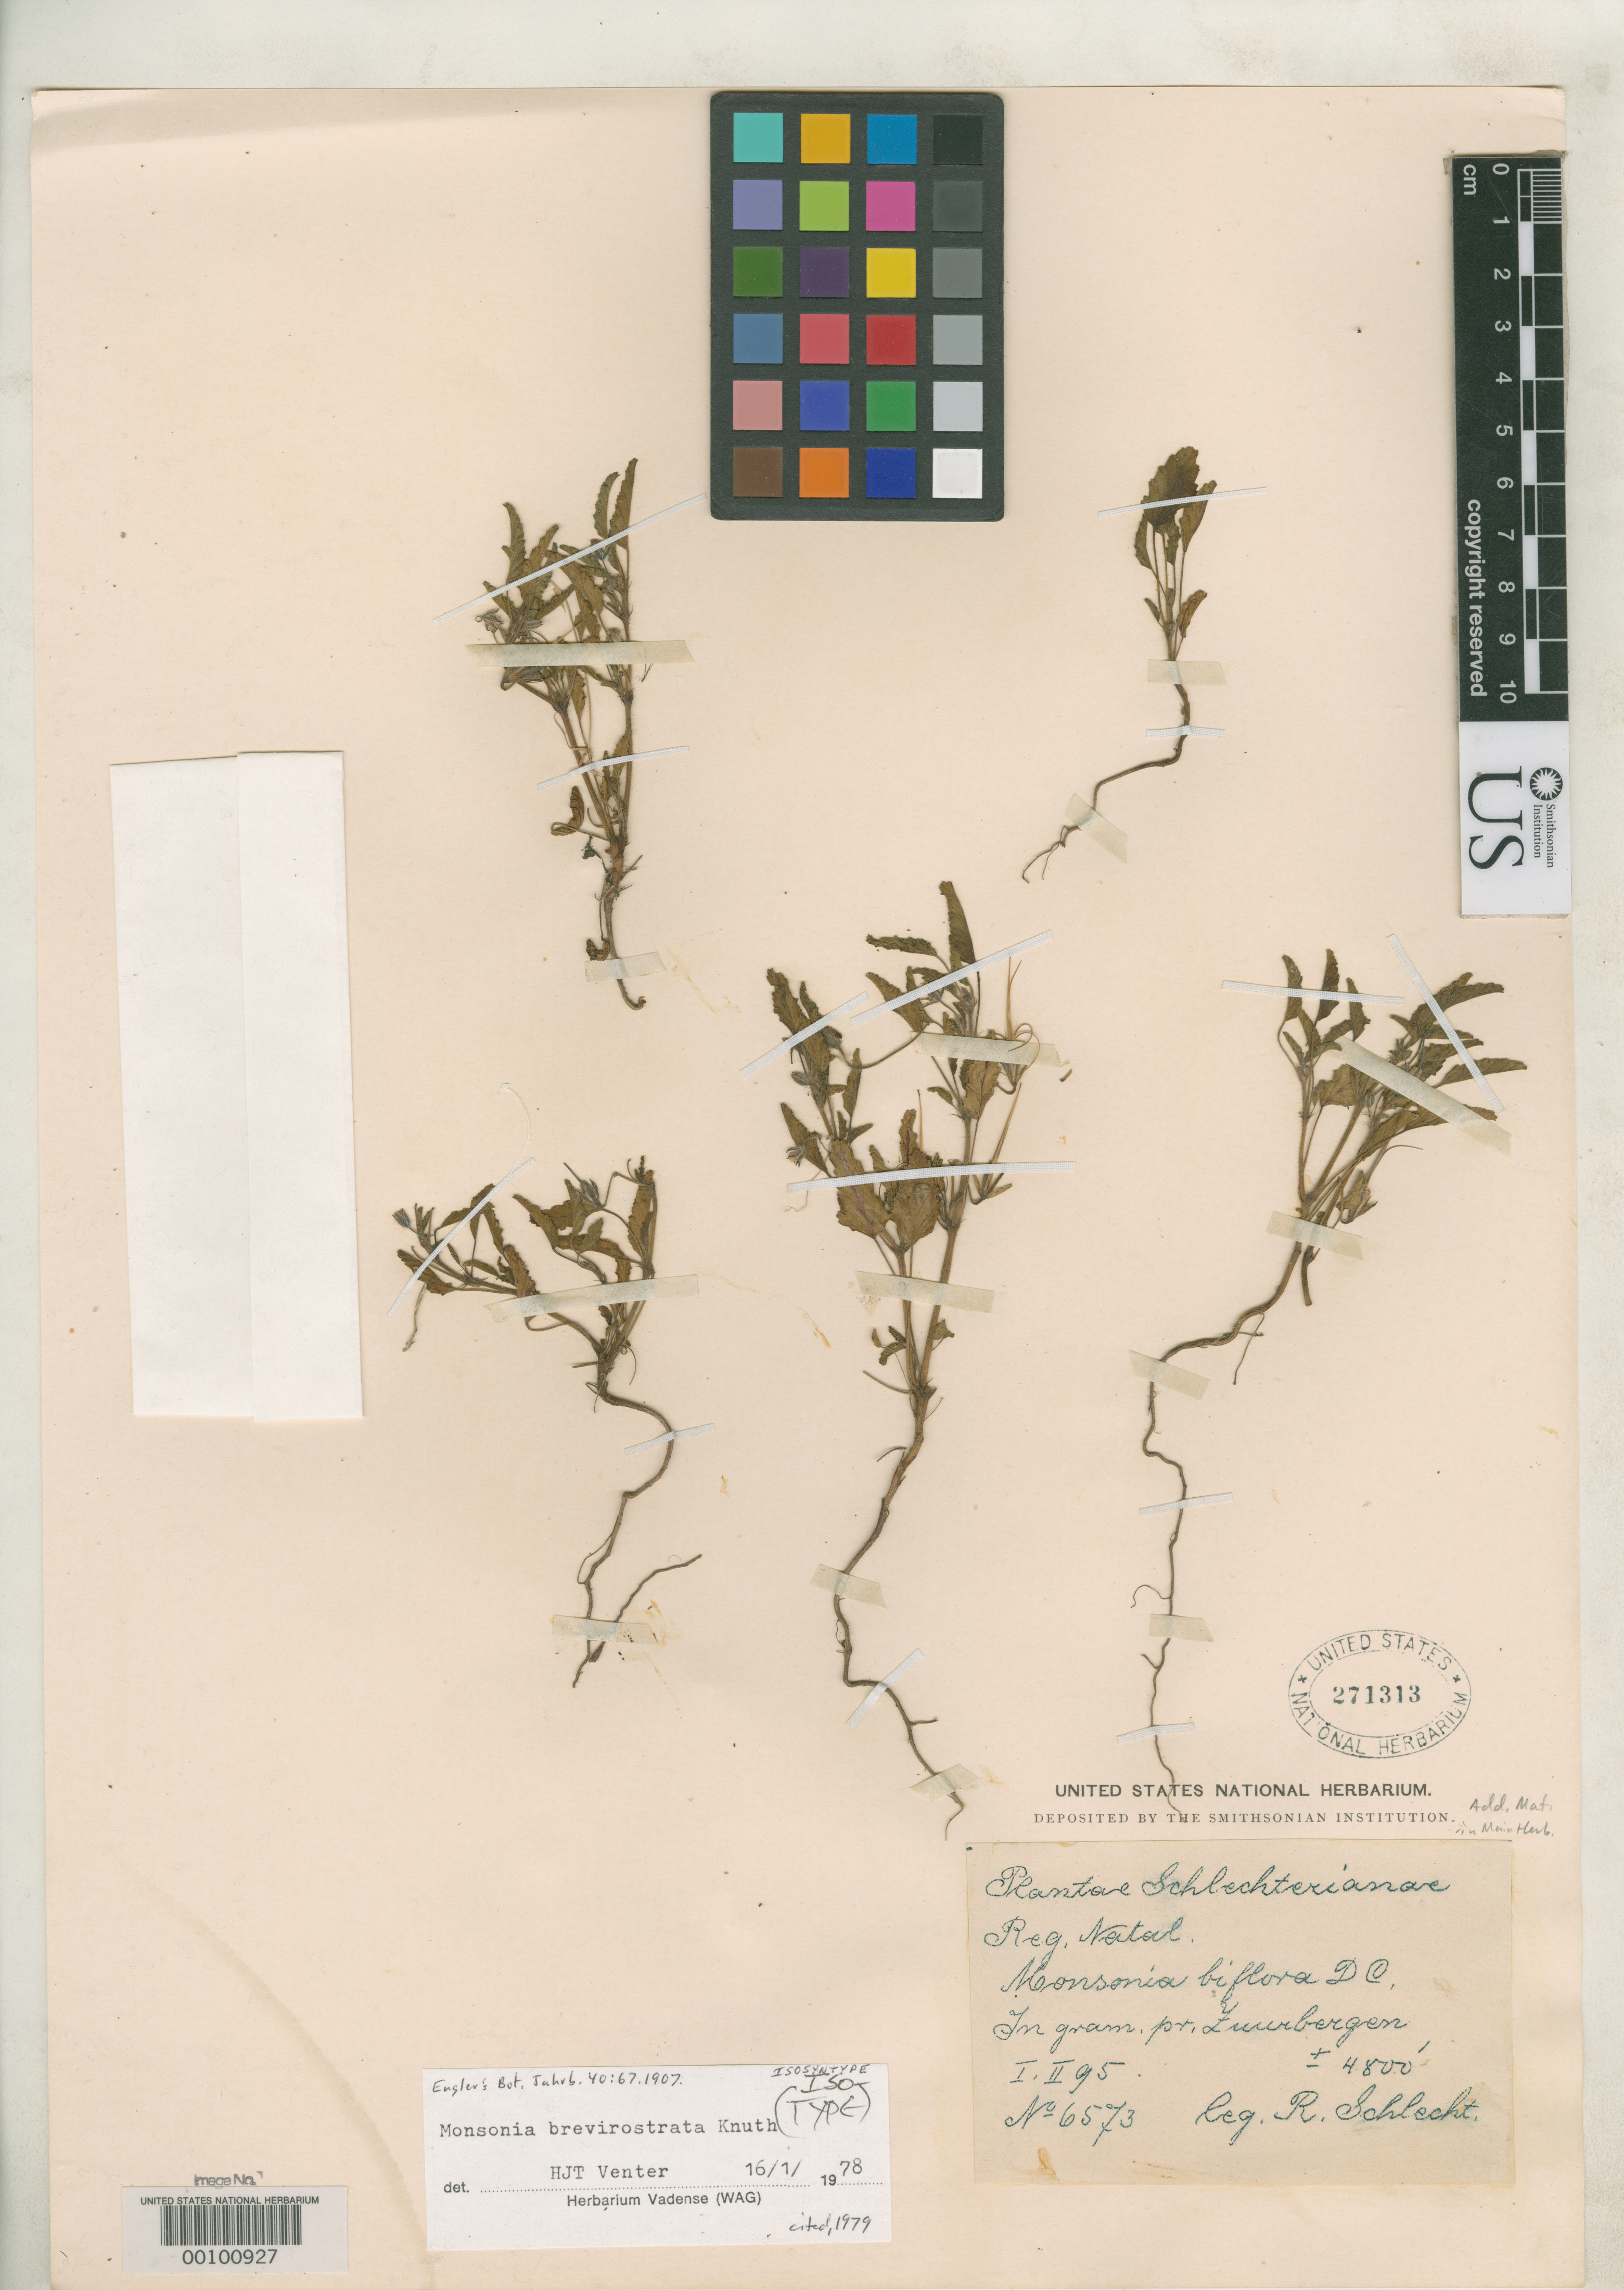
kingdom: Plantae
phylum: Tracheophyta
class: Magnoliopsida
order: Geraniales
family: Geraniaceae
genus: Monsonia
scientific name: Monsonia brevirostrata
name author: R. Knuth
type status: Paratype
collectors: F. R. R. Schlechter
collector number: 6573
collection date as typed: Jan 1895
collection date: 1895-01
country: South Africa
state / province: KwaZulu-Natal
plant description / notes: Annotated (1978) and cited (1979, Meded. Landb. Wageningen 79(9): 23) by H.J.T. Venter as "isotype" but protologue clearly cites Bolus 8725 (B) as "Typus" (extant duplicates of that collection cited by Venter as "paratypes").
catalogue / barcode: US 271313